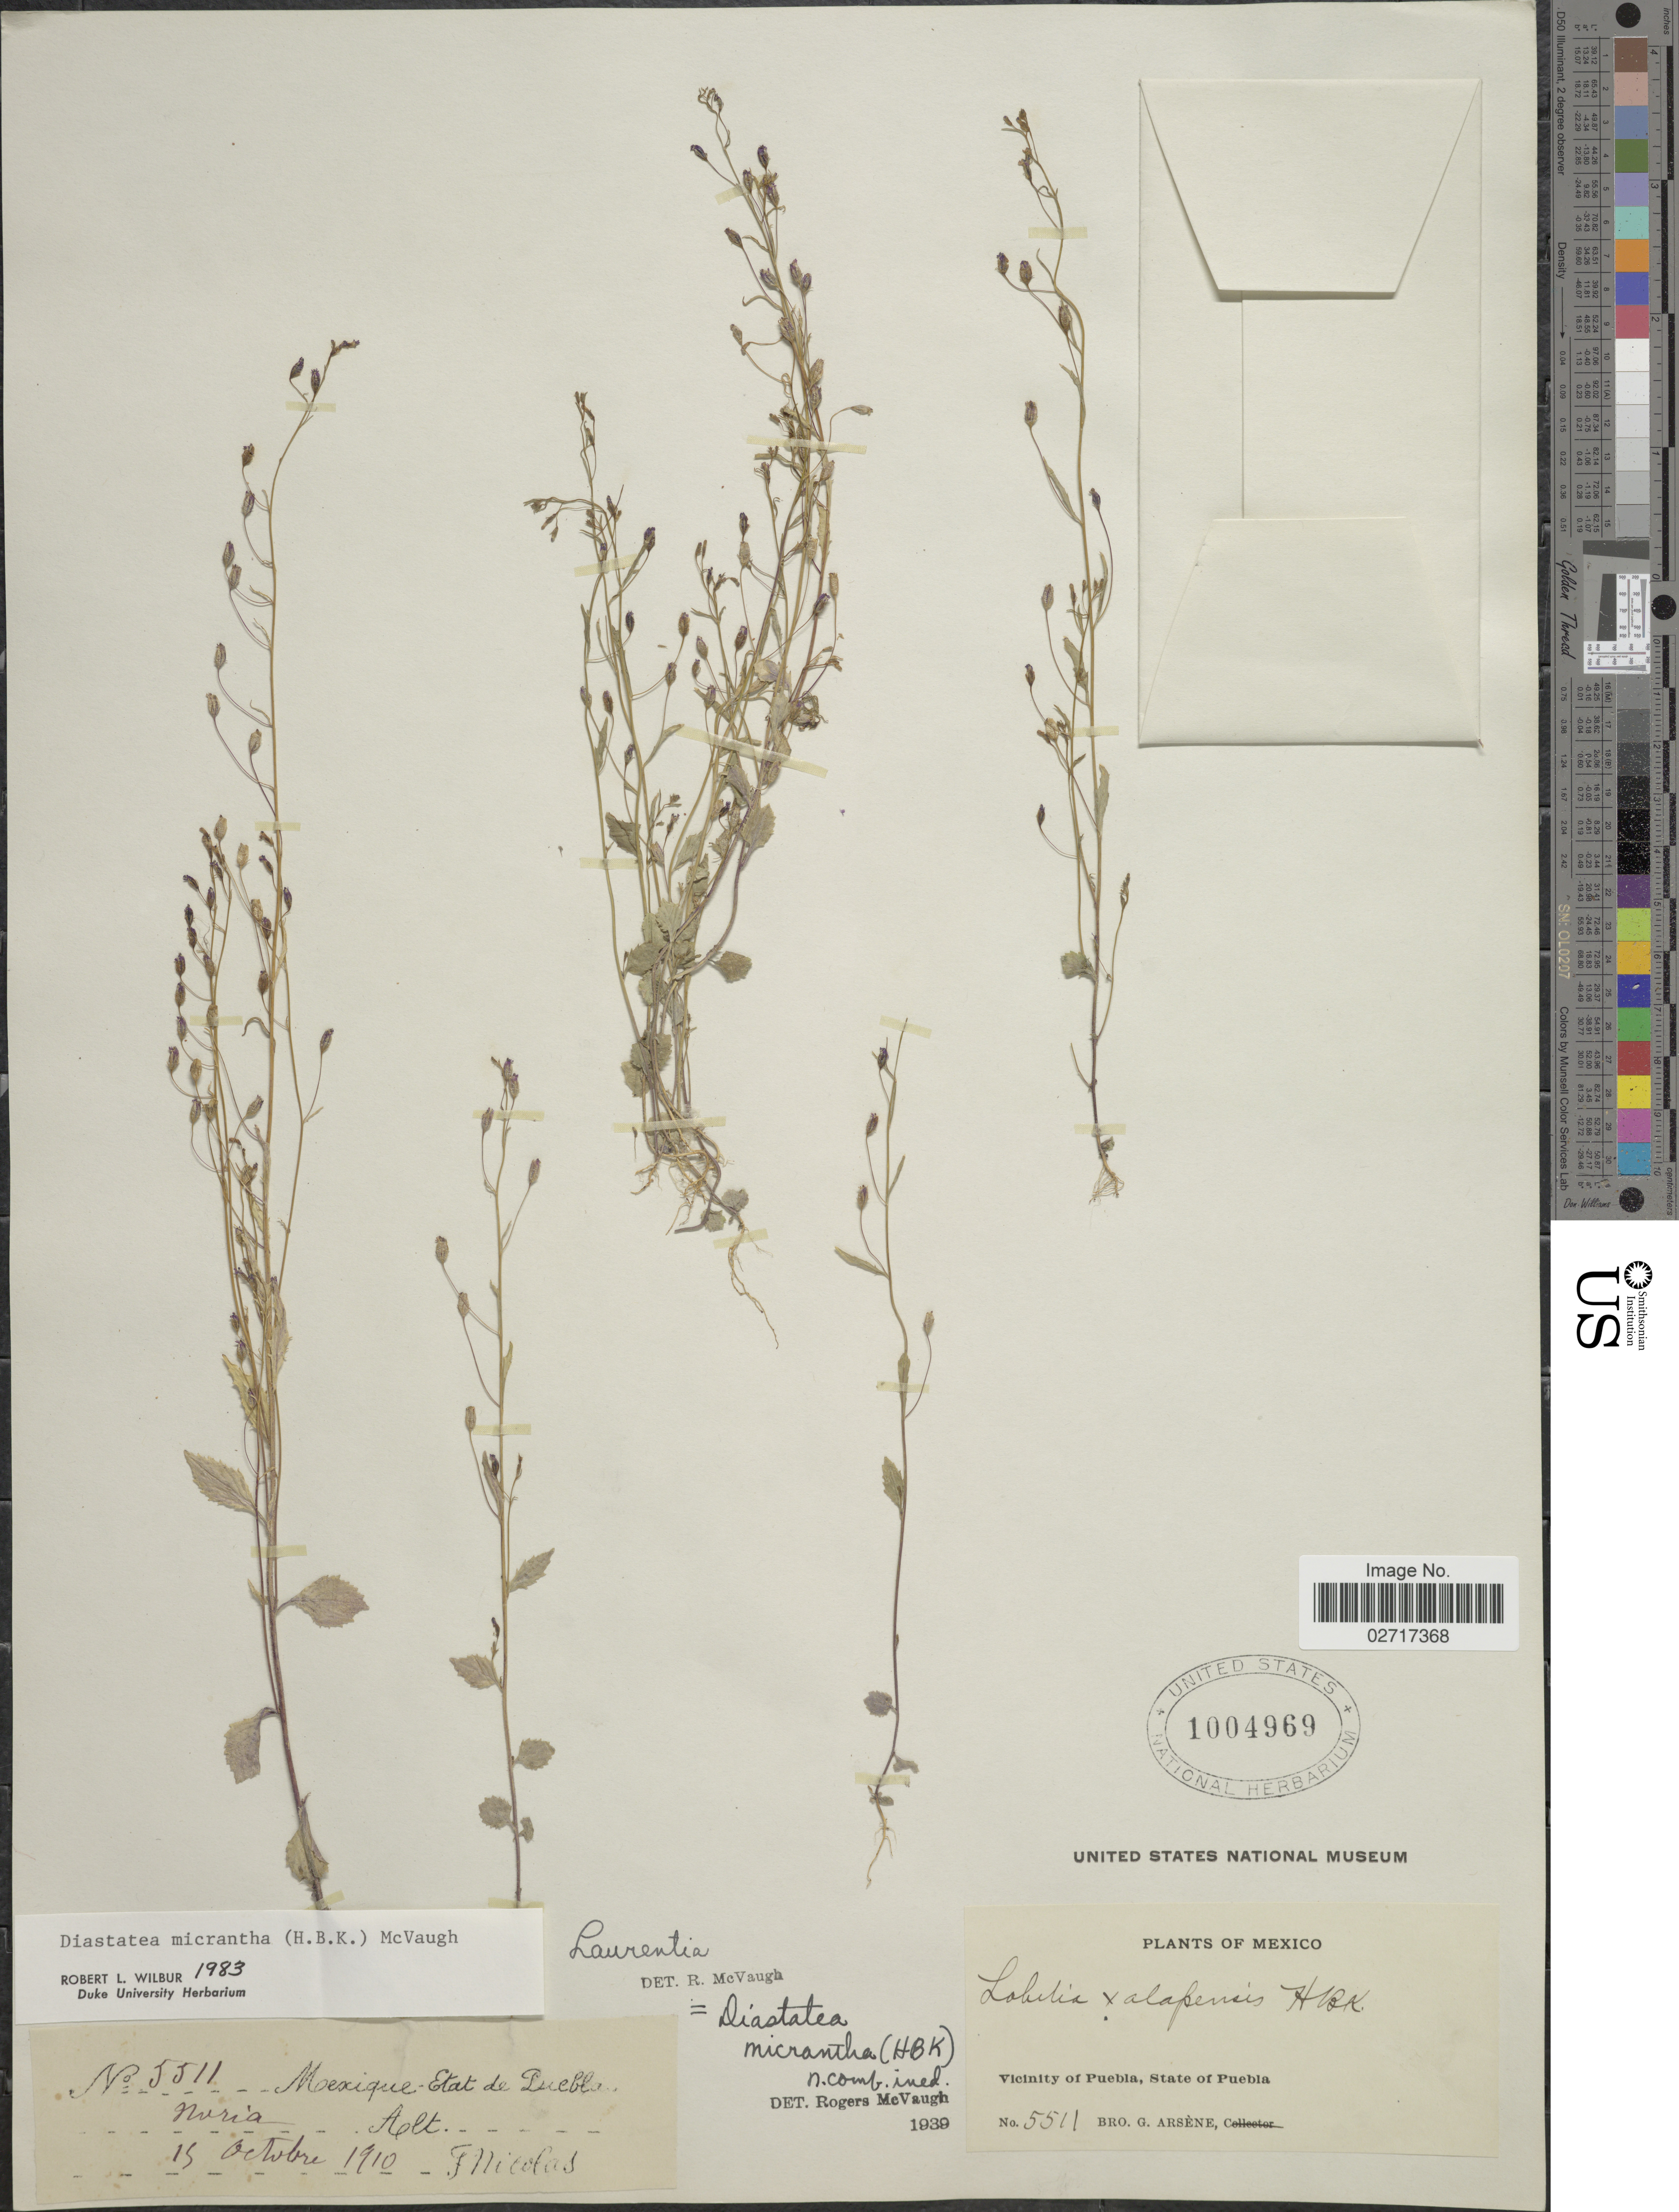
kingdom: Plantae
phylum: Tracheophyta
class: Magnoliopsida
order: Asterales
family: Campanulaceae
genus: Diastatea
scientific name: Diastatea micrantha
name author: (Kunth) McVaugh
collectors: F. Nicolas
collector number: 5511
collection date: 1910-10-15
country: Mexico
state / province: Puebla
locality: Nuria. Vicinity of Puebla.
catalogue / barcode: US 1004969